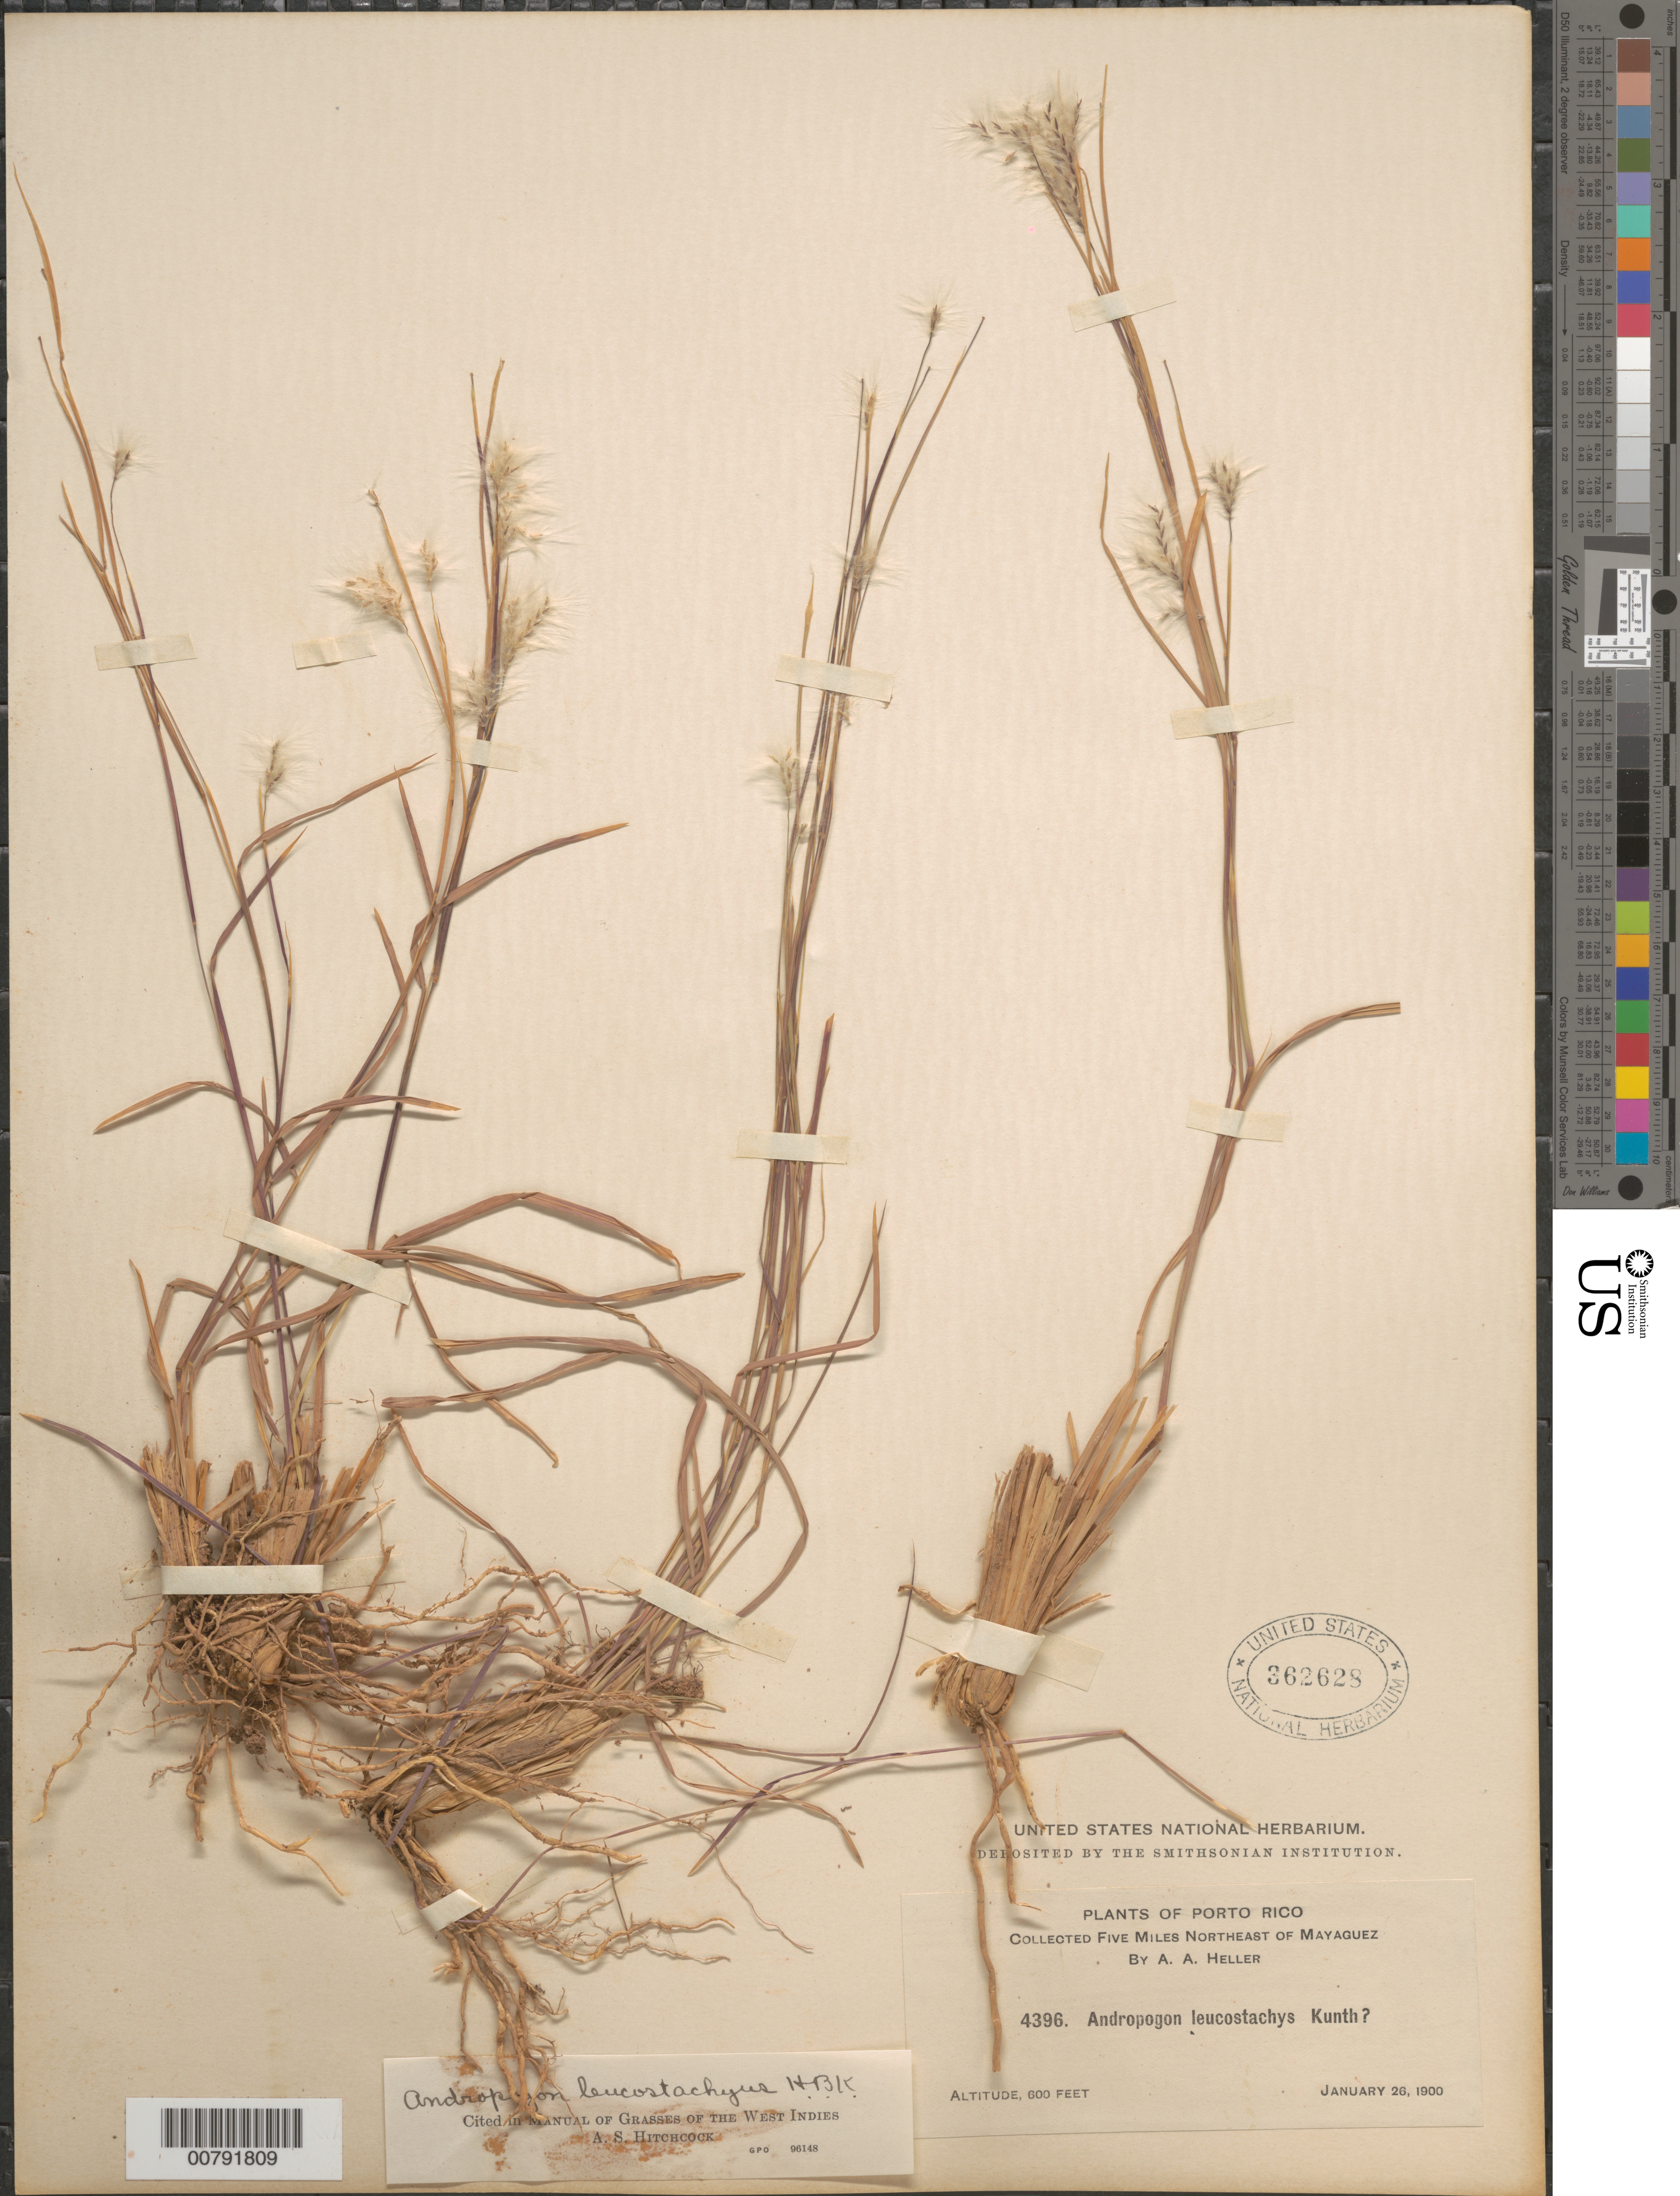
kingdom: Plantae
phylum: Tracheophyta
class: Liliopsida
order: Poales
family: Poaceae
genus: Andropogon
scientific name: Andropogon leucostachyus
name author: Kunth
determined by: Hitchcock, Albert S.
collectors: A. A. Heller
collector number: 4396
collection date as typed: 26 Jan 1900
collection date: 1900-01-26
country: Puerto Rico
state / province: Mayagüez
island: Puerto Rico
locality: Mayaguez, 5 miles NE of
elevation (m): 183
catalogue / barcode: US 362628